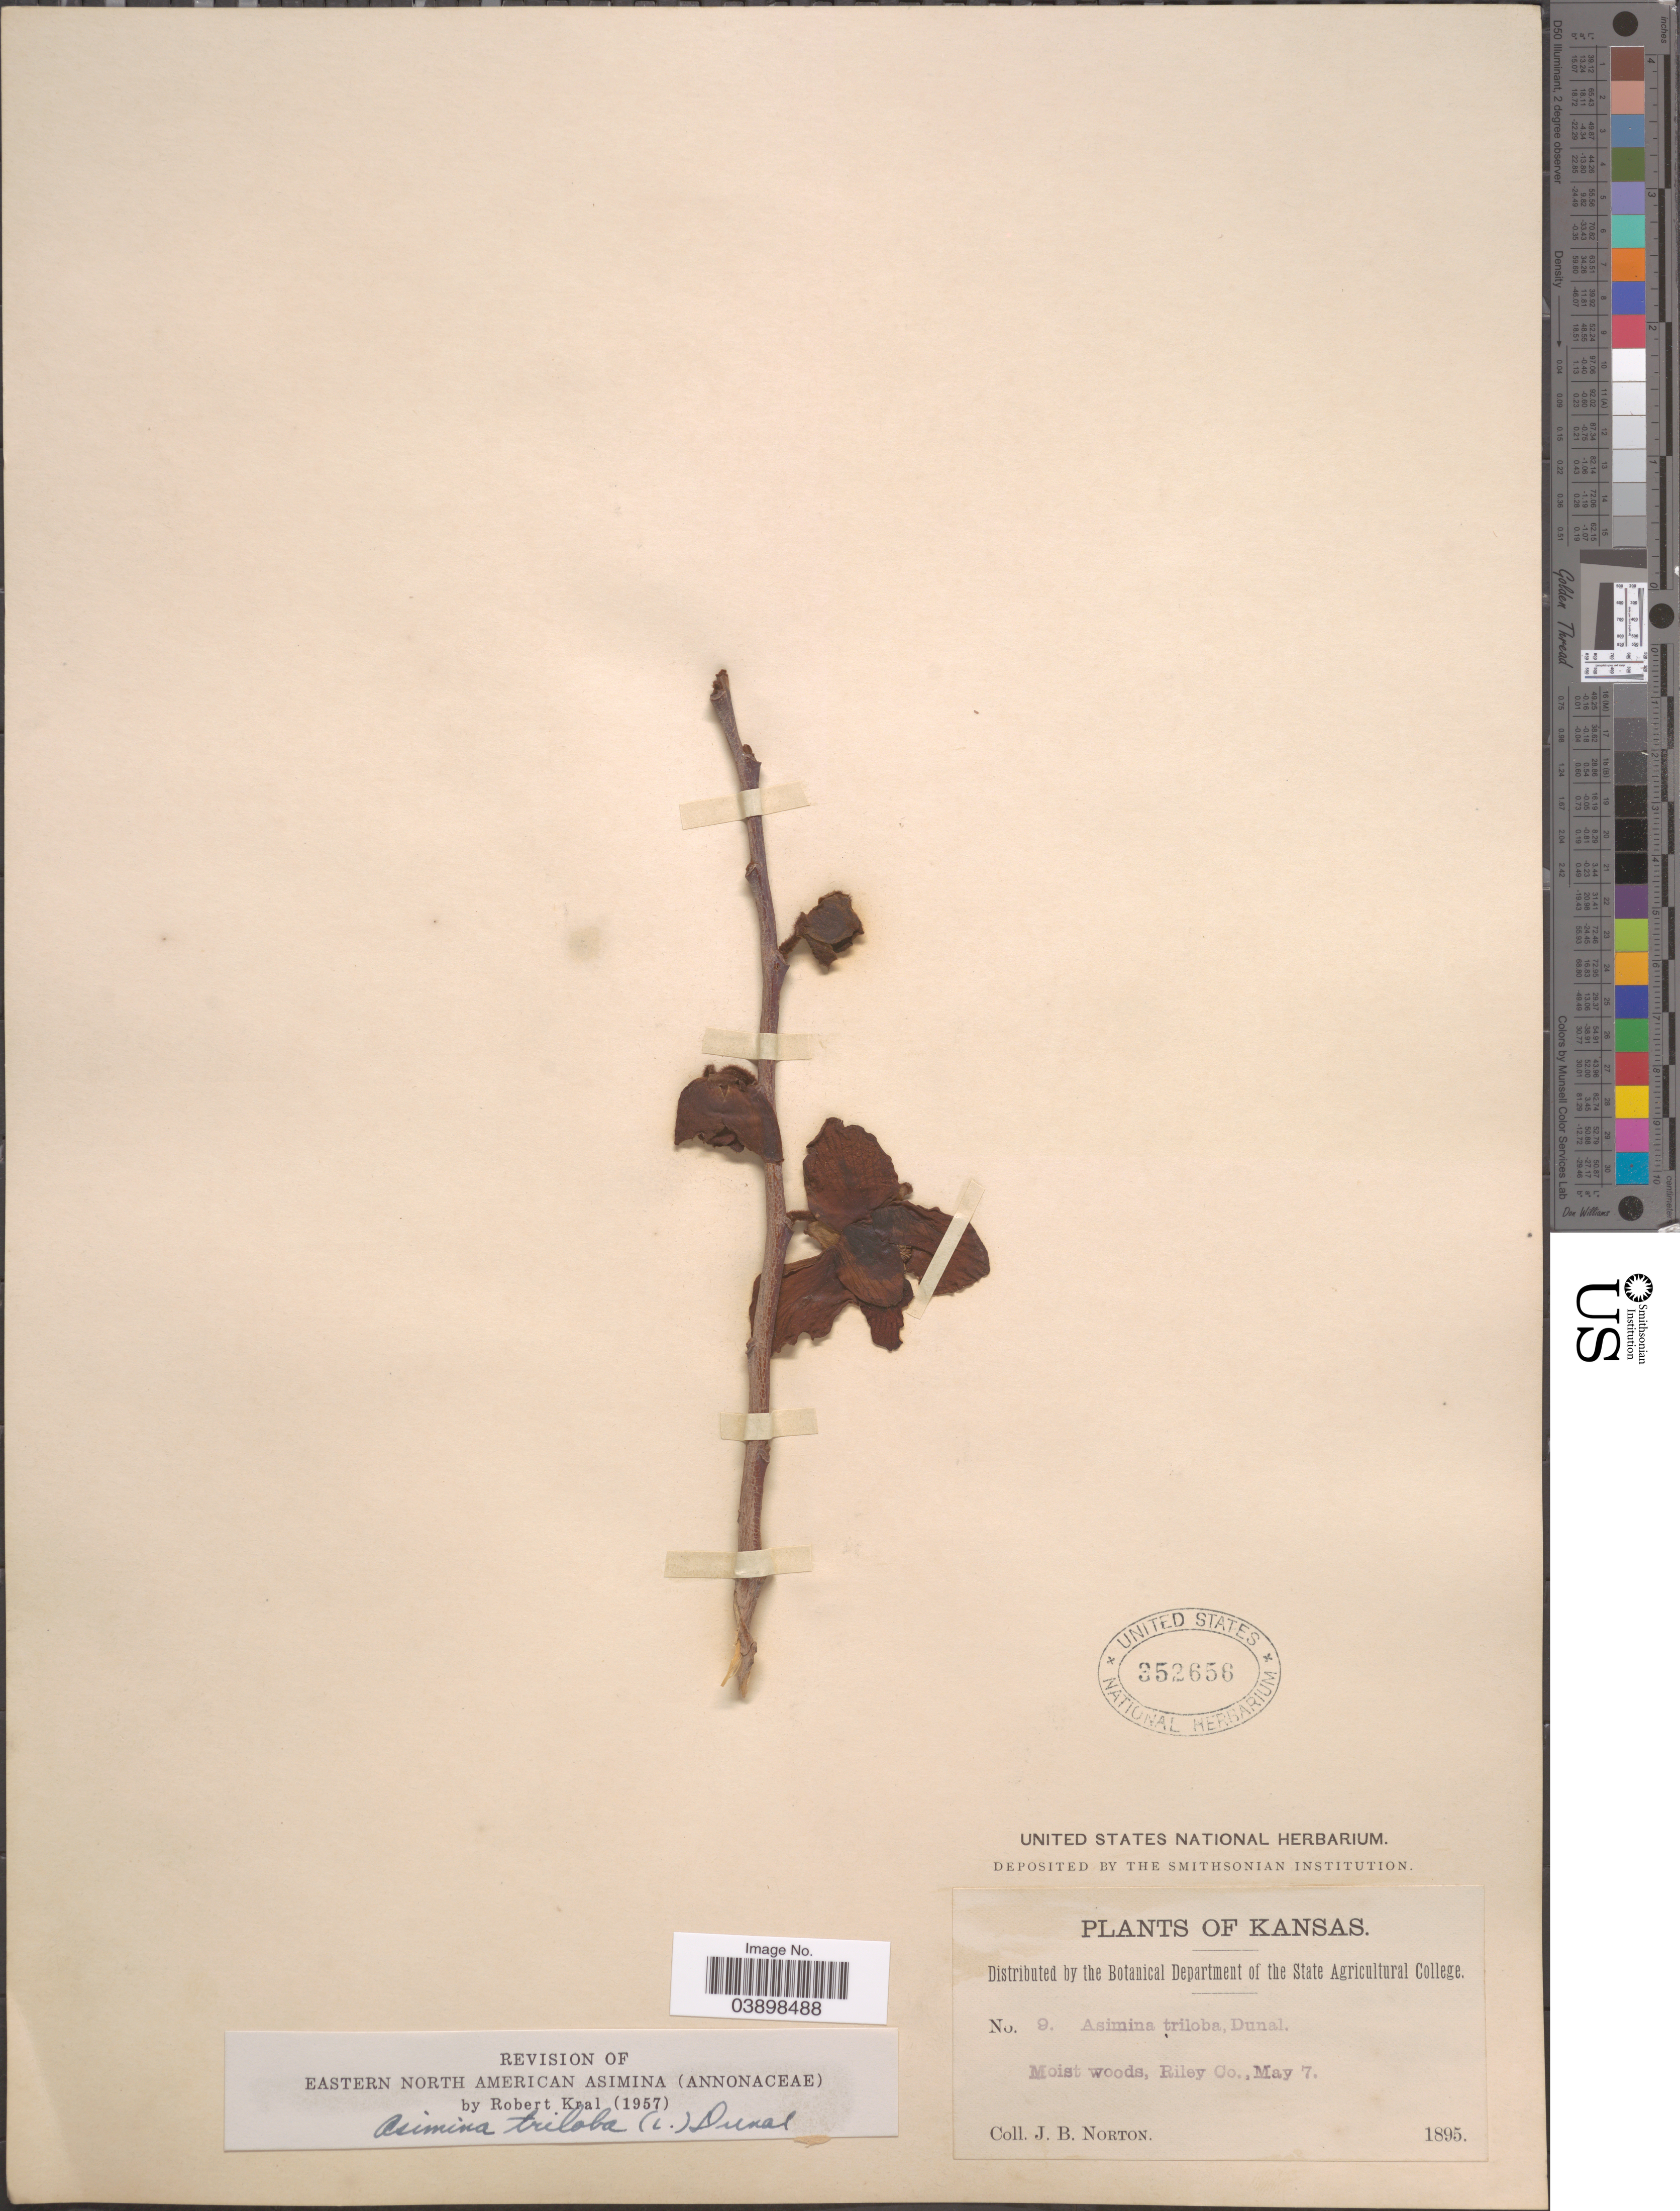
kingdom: Plantae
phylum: Tracheophyta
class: Magnoliopsida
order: Magnoliales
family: Annonaceae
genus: Asimina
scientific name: Asimina triloba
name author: (L.) Dunal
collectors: J. B. Norton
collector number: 9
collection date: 1895-05-07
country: United States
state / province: Kansas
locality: Riley Co.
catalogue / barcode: US 352656